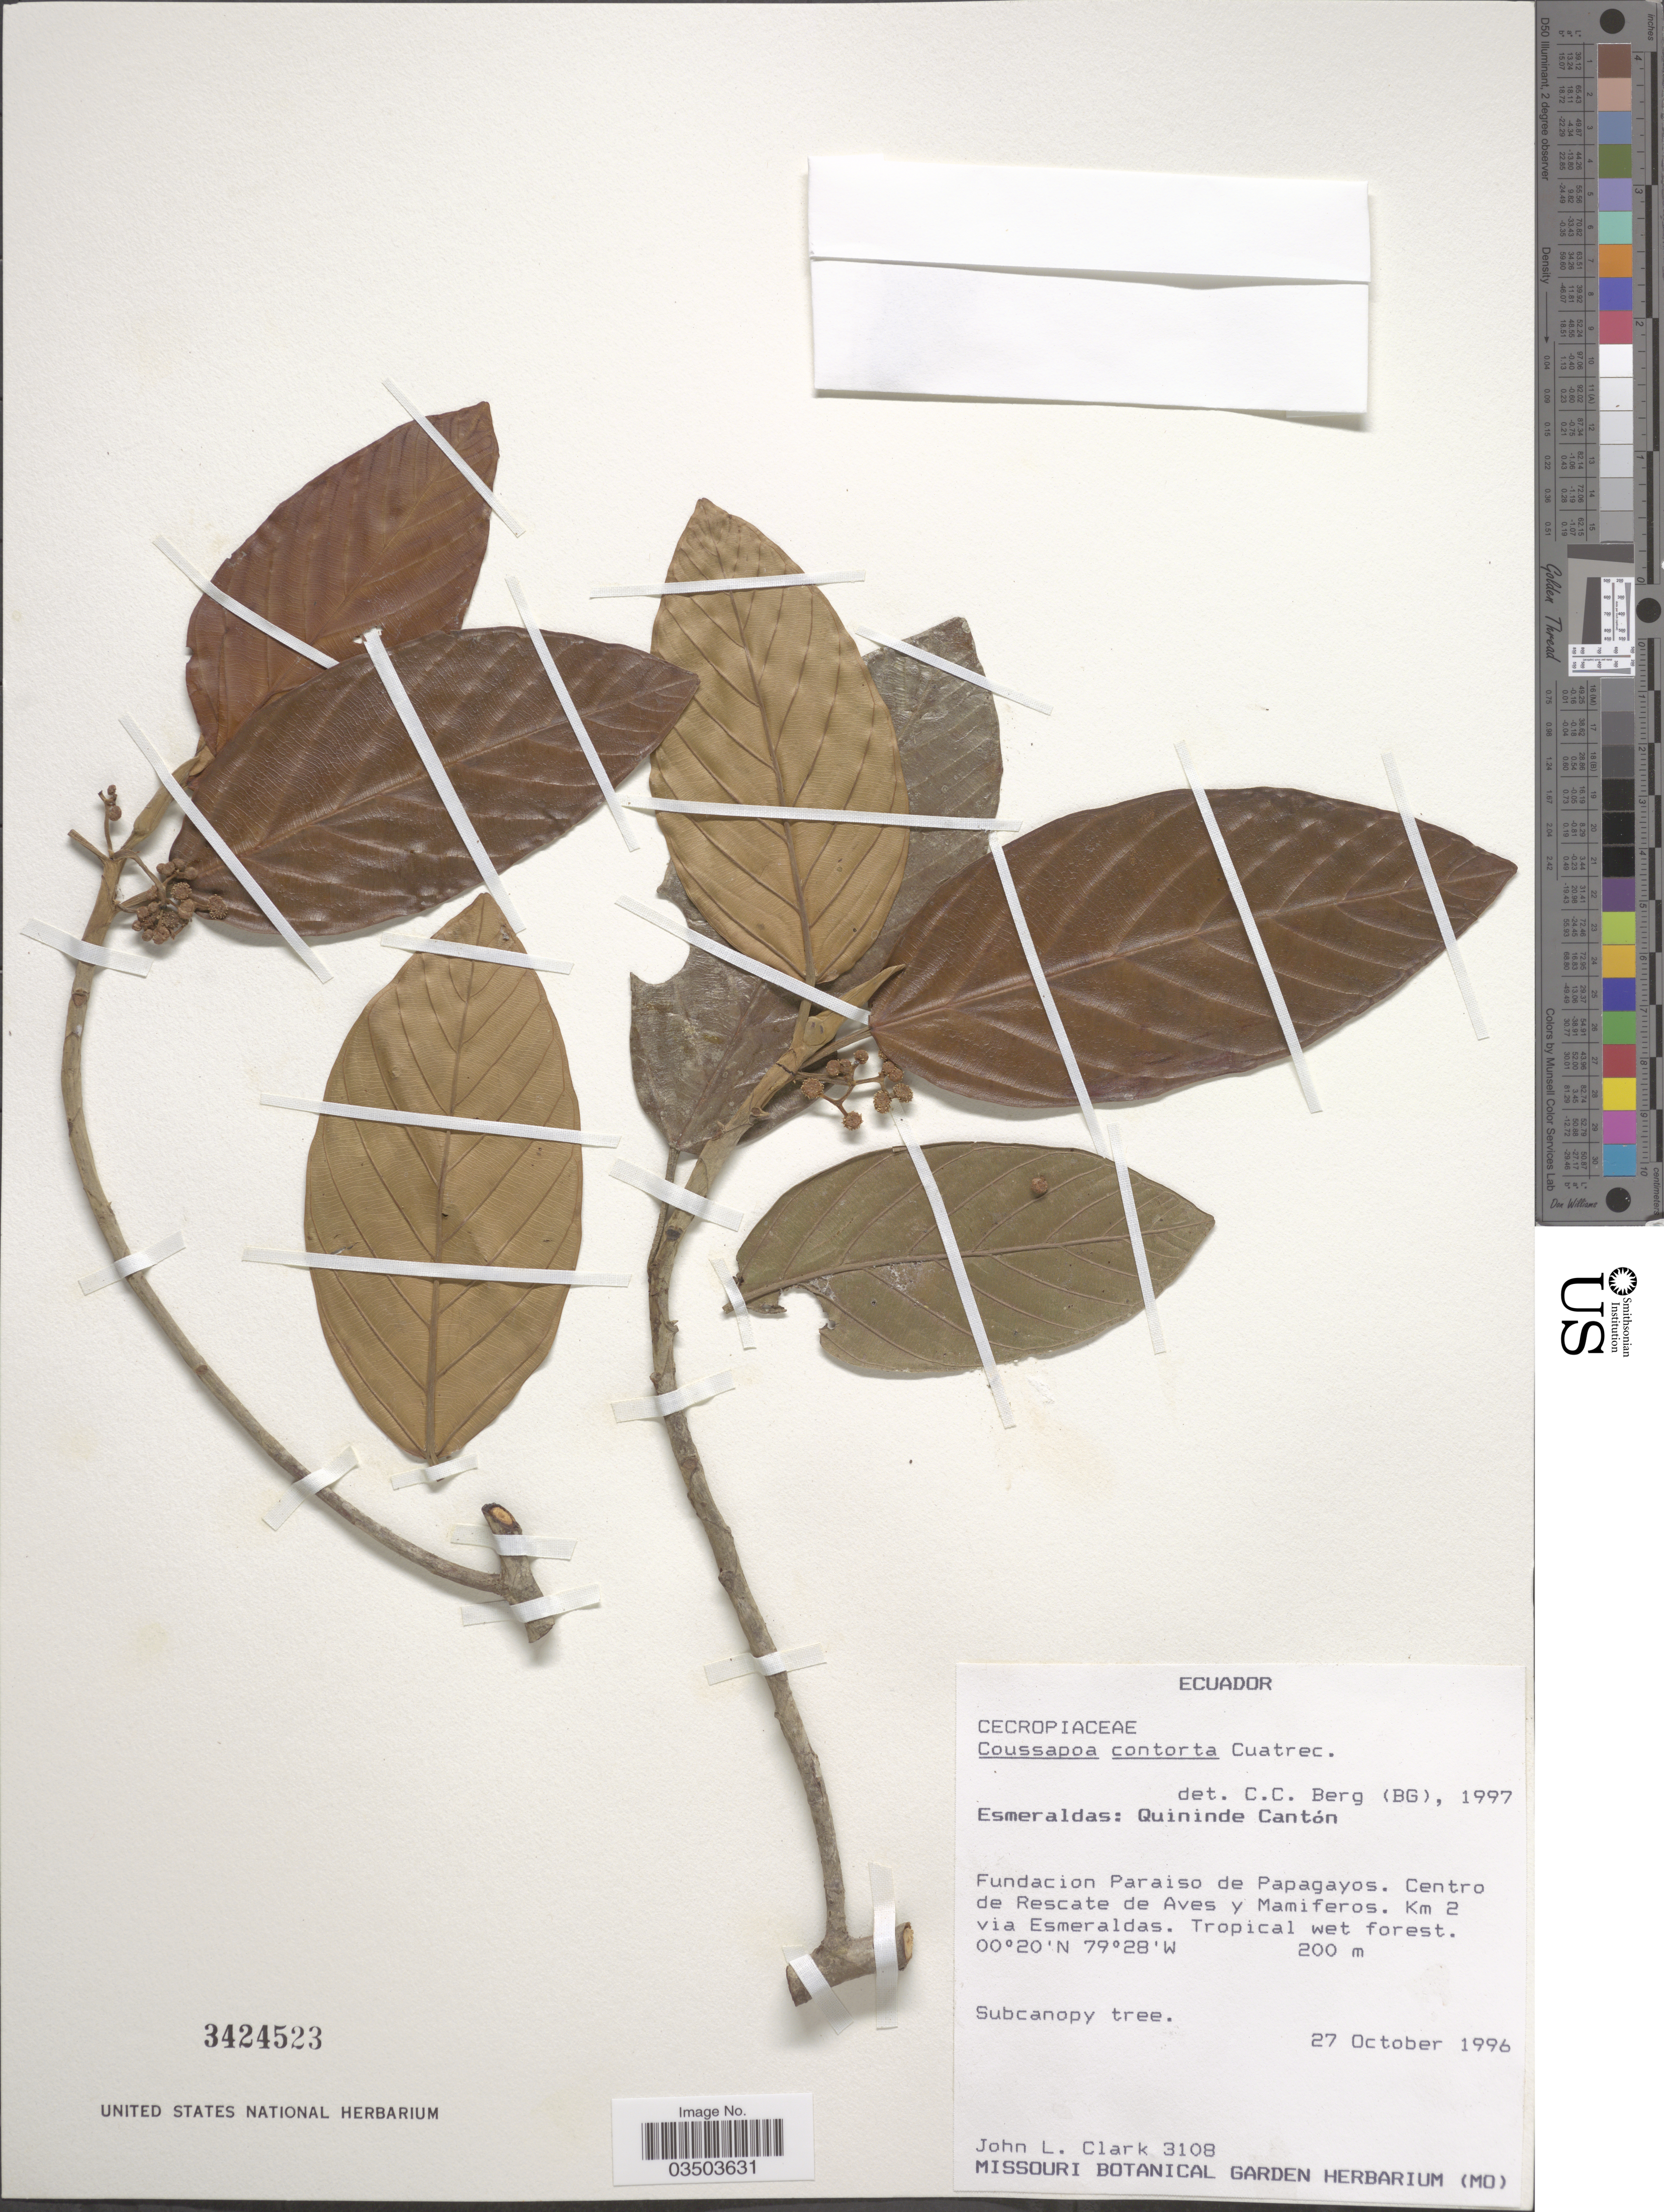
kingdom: Plantae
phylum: Tracheophyta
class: Magnoliopsida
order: Rosales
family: Urticaceae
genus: Coussapoa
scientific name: Coussapoa contorta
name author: Cuatrec.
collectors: J. L. Clark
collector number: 3108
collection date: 1996-10-27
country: Ecuador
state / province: Esmeraldas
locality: Quininde Cantón. Fundacion Paraiso de Papagayos. Centro de Rescate de Aves y Mamiferos. Km 2 via Esmeraldas.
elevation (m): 200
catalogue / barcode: US 3424523